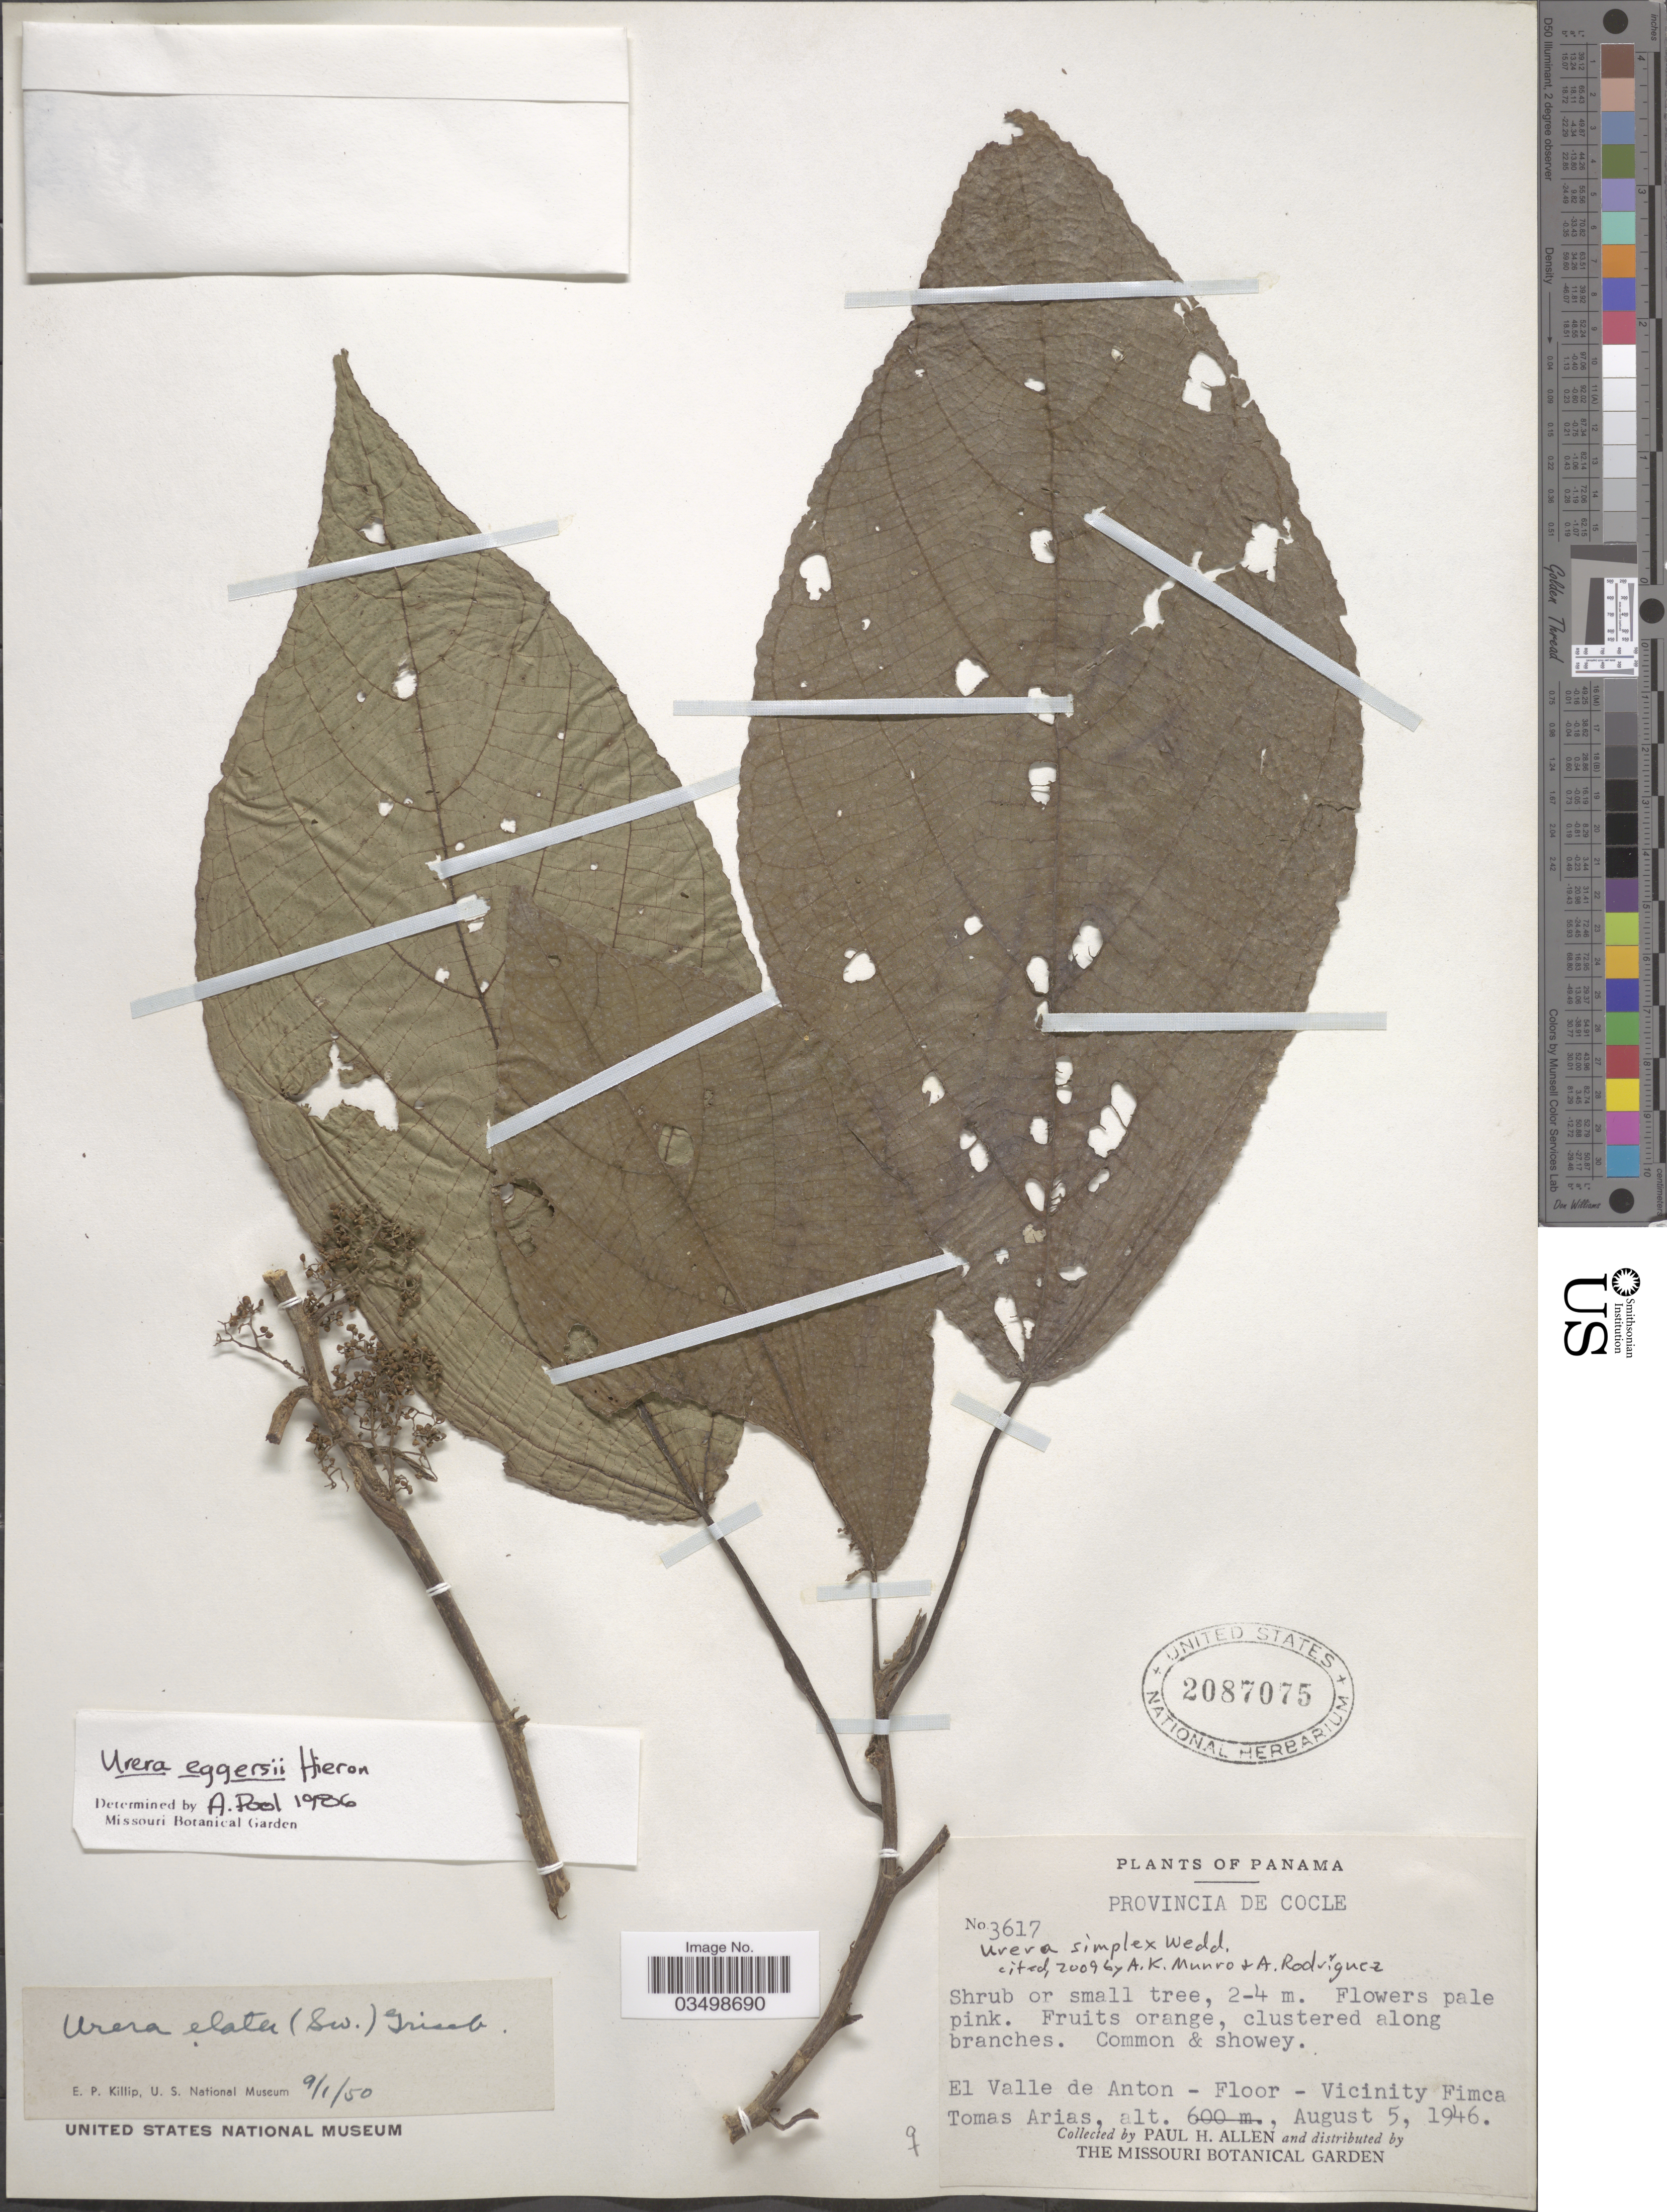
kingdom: Plantae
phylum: Tracheophyta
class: Magnoliopsida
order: Rosales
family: Urticaceae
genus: Urera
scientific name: Urera simplex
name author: Wedd.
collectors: P. H. Allen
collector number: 3617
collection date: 1946-08-05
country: Panama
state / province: Cocle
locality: El Valle de Anton - Floor - Vicinity Fimca Tomas Arias.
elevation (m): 600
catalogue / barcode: US 2087075